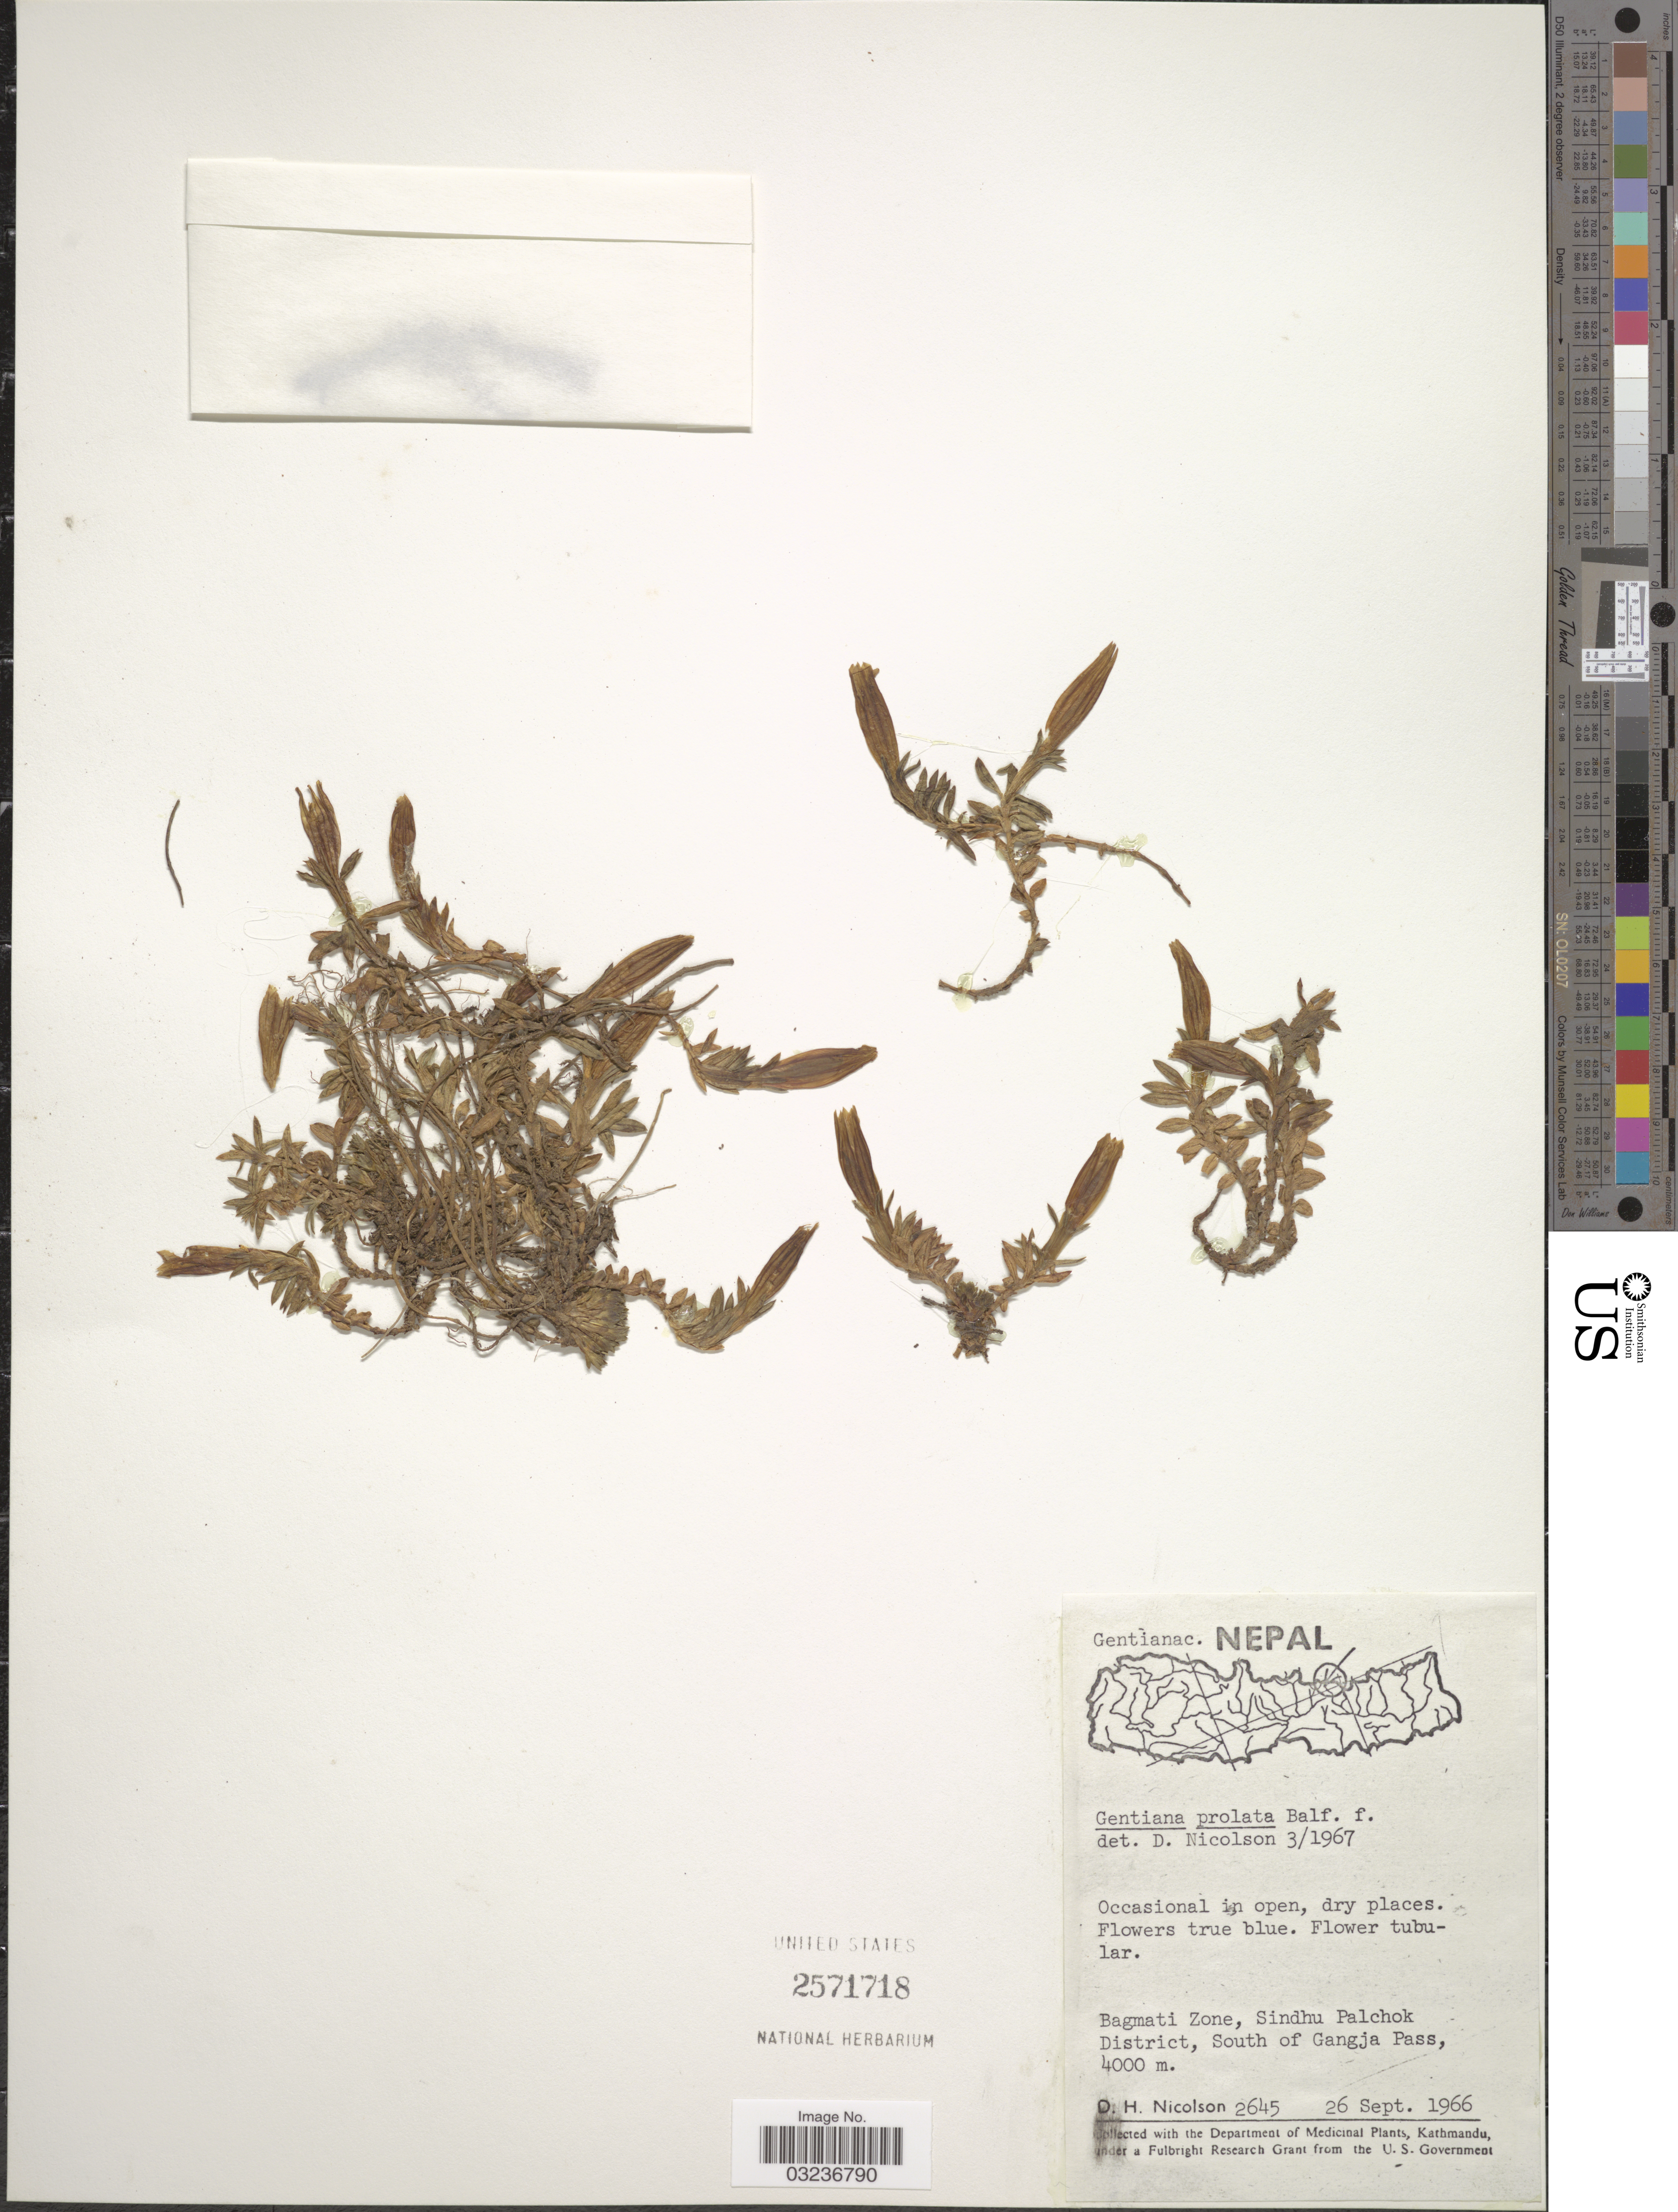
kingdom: Plantae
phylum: Tracheophyta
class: Magnoliopsida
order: Gentianales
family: Gentianaceae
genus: Gentiana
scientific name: Gentiana prolata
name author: Balf. f.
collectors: D. H. Nicolson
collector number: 2645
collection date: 1966-09-26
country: Nepal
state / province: Bagmati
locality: Bagmati Zone, Sindhu Palchok District, South of Gangja Pass.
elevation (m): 4000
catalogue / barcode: US 2571718